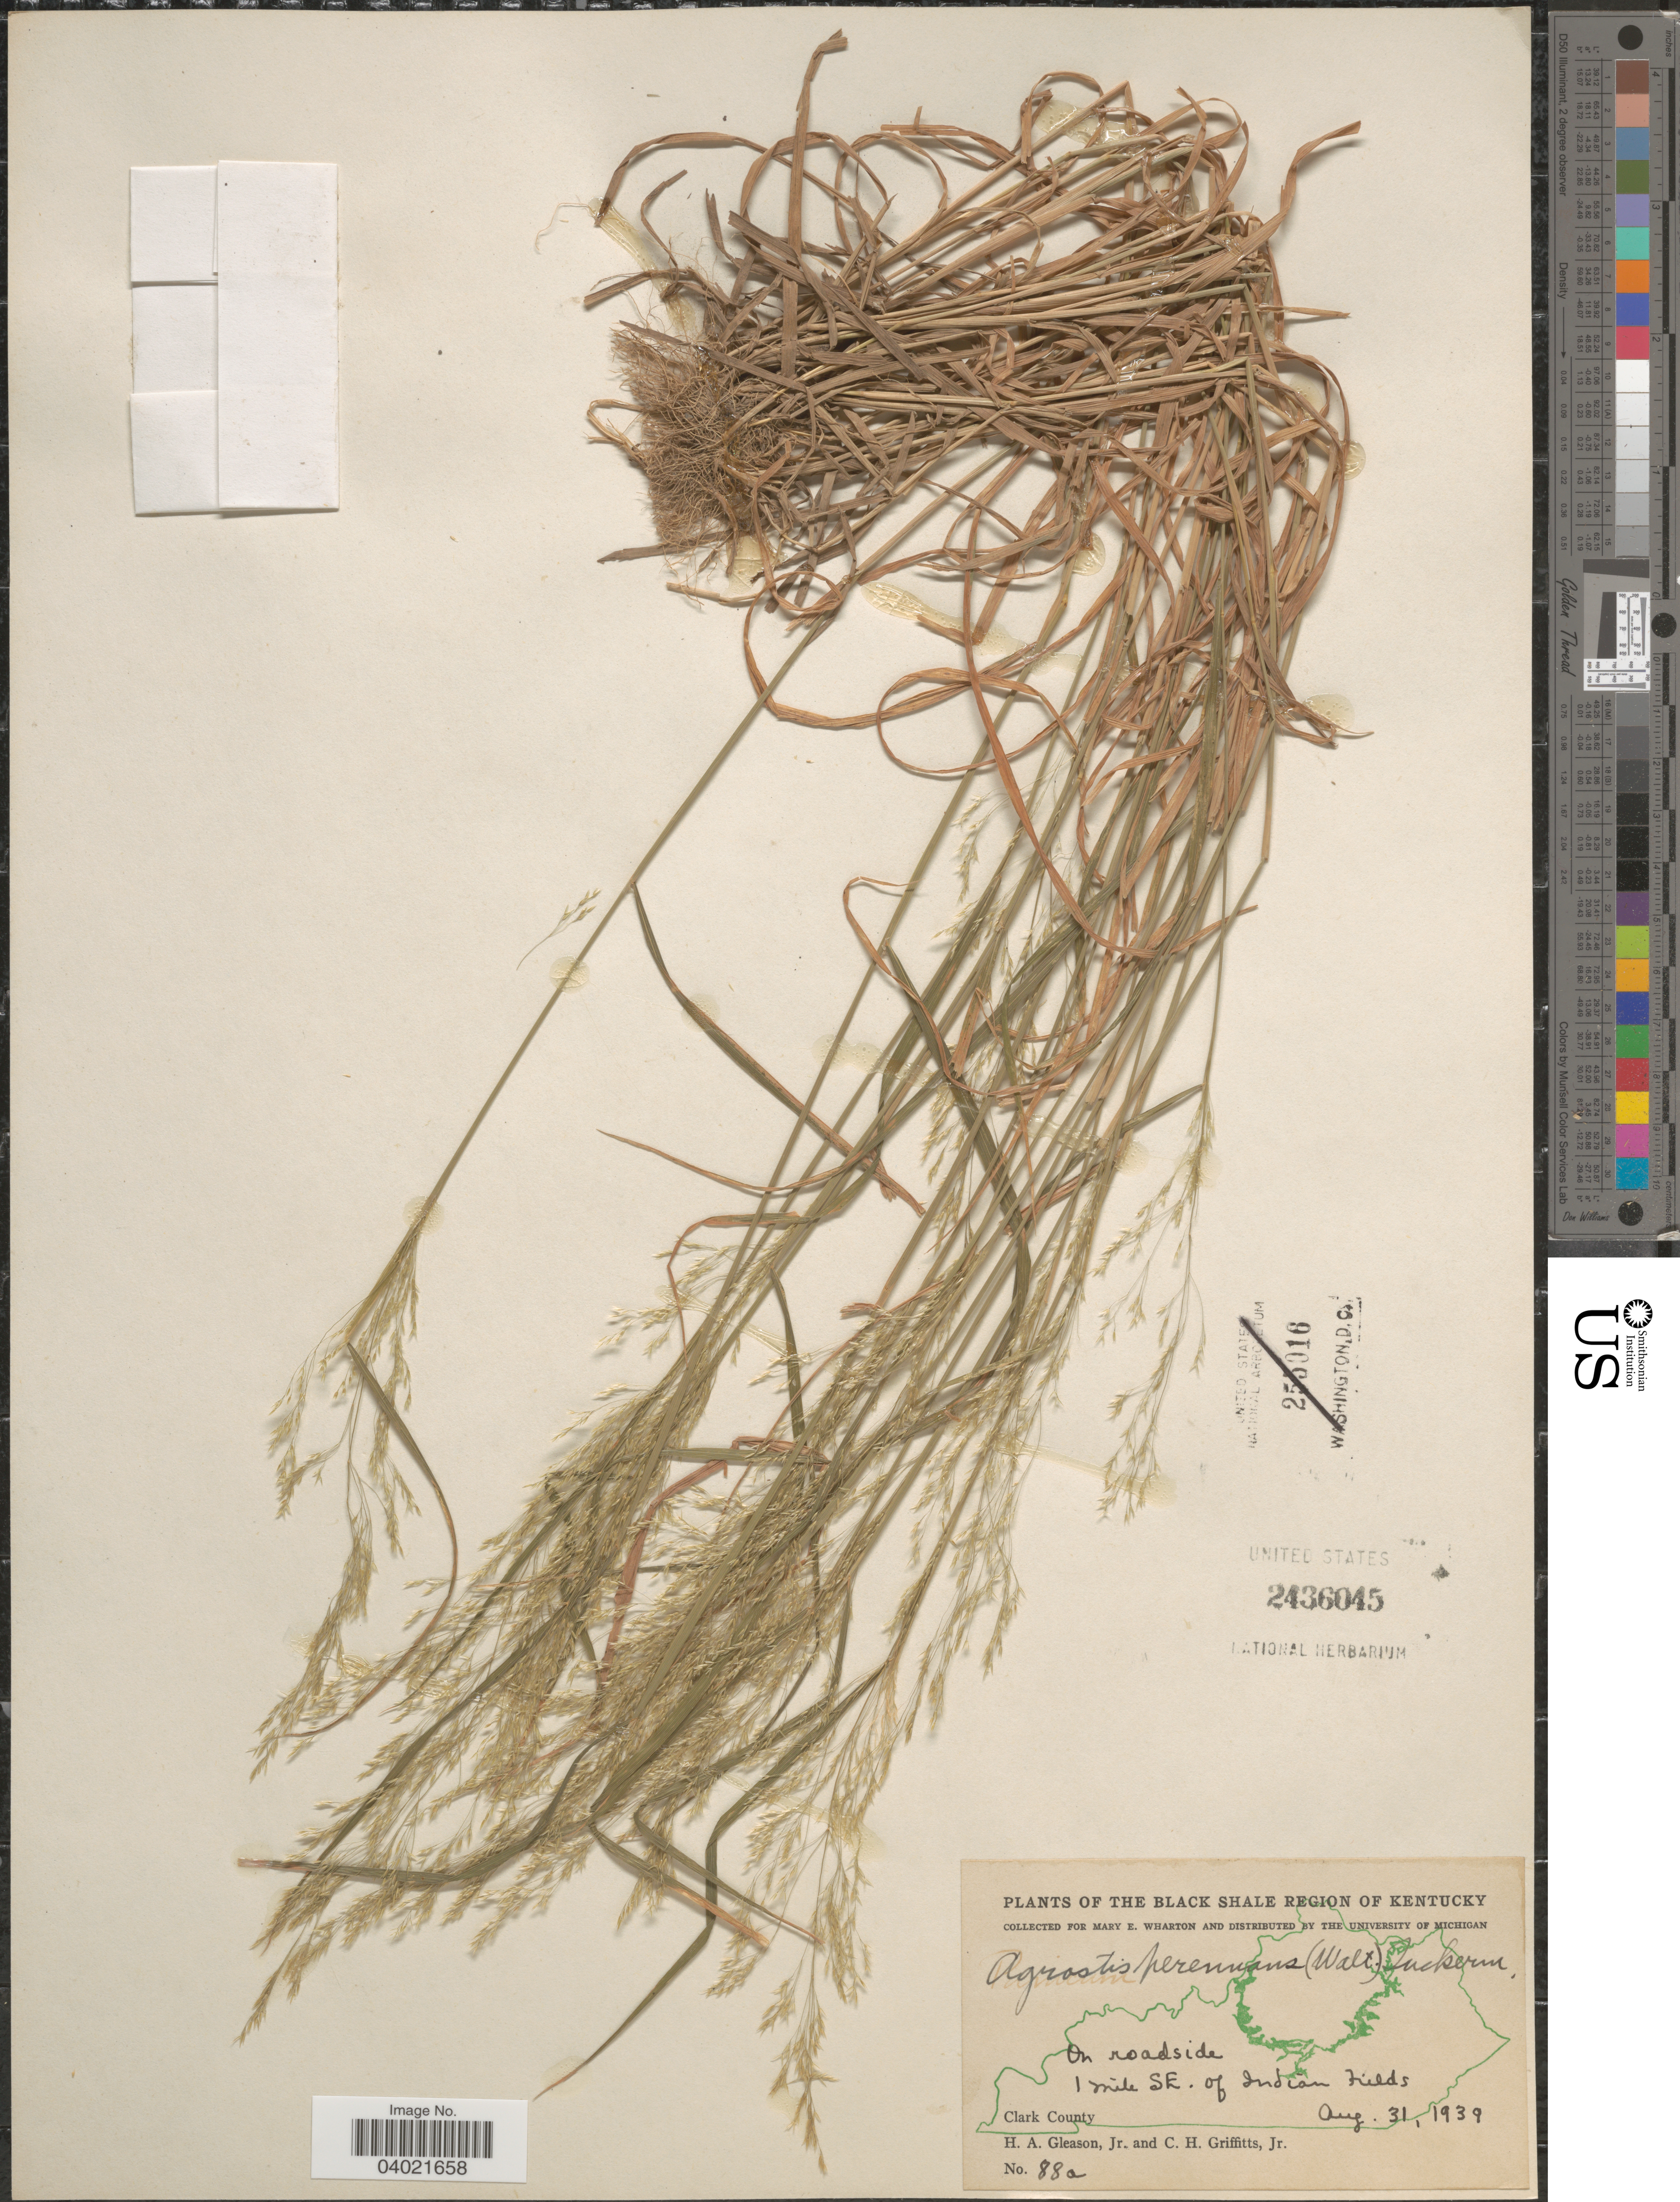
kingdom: Plantae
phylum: Tracheophyta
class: Liliopsida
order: Poales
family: Poaceae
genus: Agrostis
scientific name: Agrostis perennans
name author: (Walter) Tuck.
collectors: H. A. Gleason & C. Griffitts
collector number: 88a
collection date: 1939-08-31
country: United States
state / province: Kentucky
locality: Black Shale Region of Kentucky. On roadside, 1 mile SE. of Indian Fields. Clark County.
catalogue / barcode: US 2436045